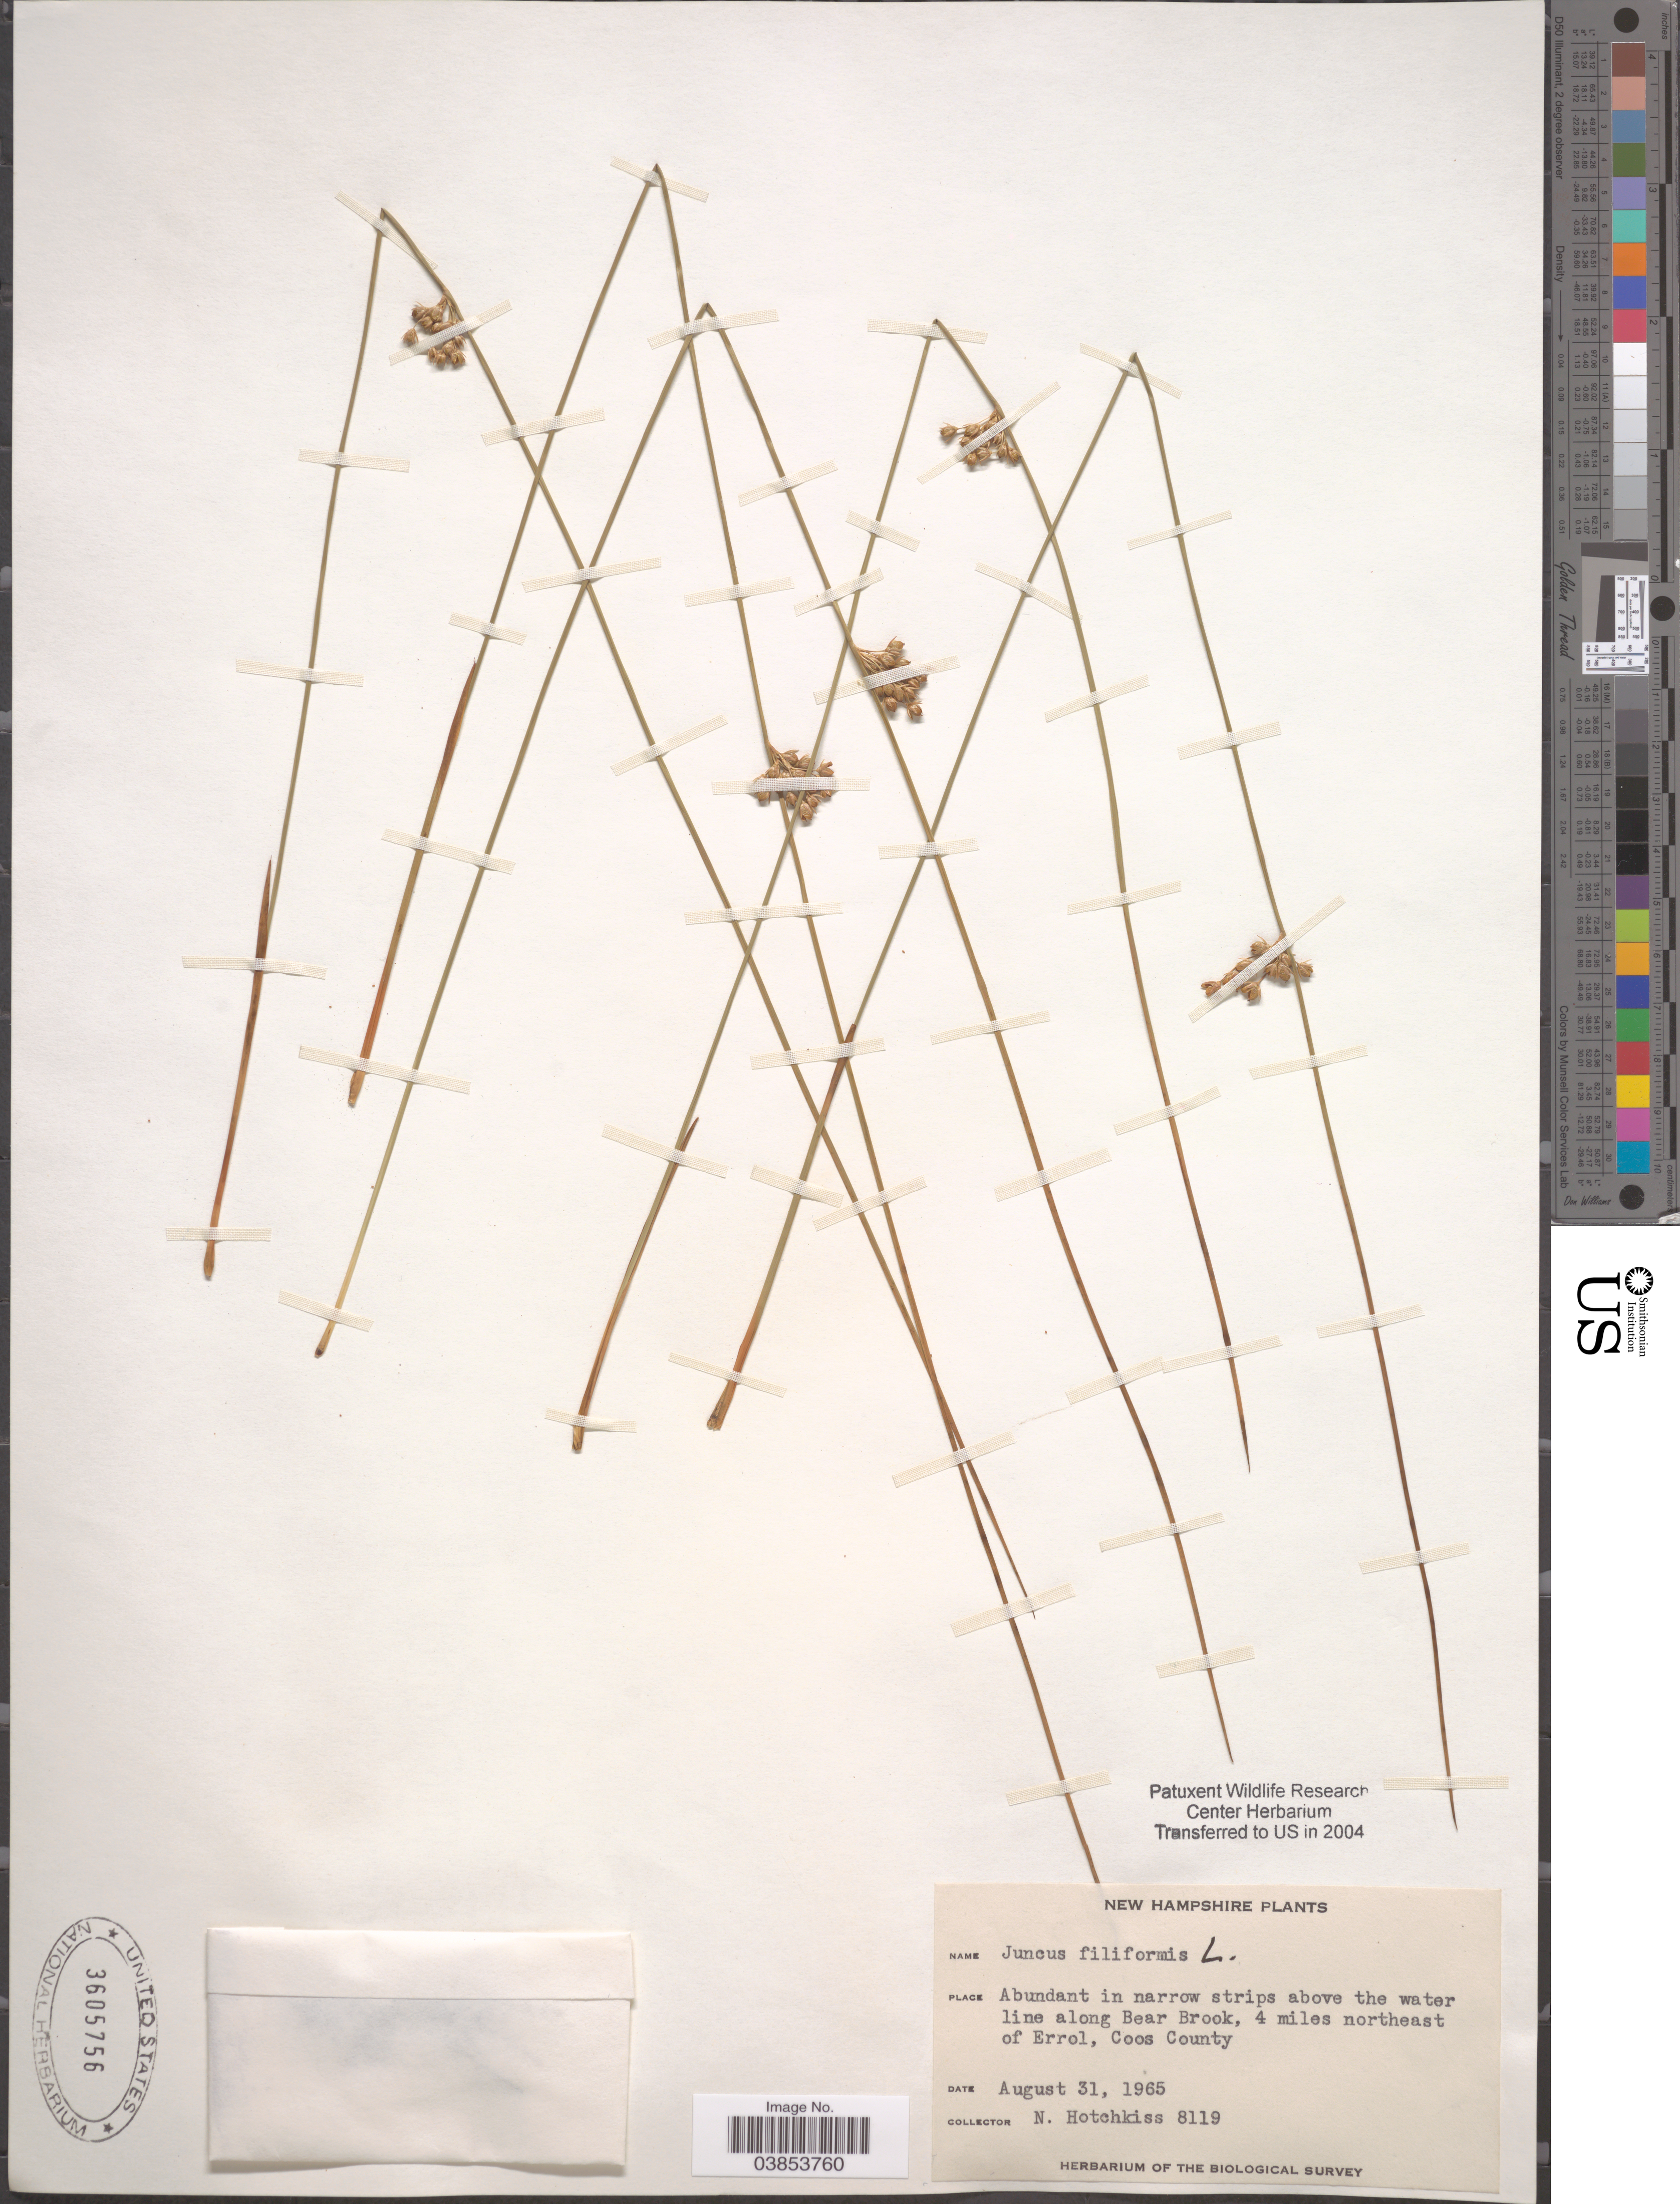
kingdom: Plantae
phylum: Tracheophyta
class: Liliopsida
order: Poales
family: Juncaceae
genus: Juncus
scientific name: Juncus filiformis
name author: L.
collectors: N. Hotchkiss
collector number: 8119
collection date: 1965-08-31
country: United States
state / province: New Hampshire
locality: Above the water line along Bear Brook, 4 miles northeast of Errol, Coos County.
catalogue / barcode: US 3605756